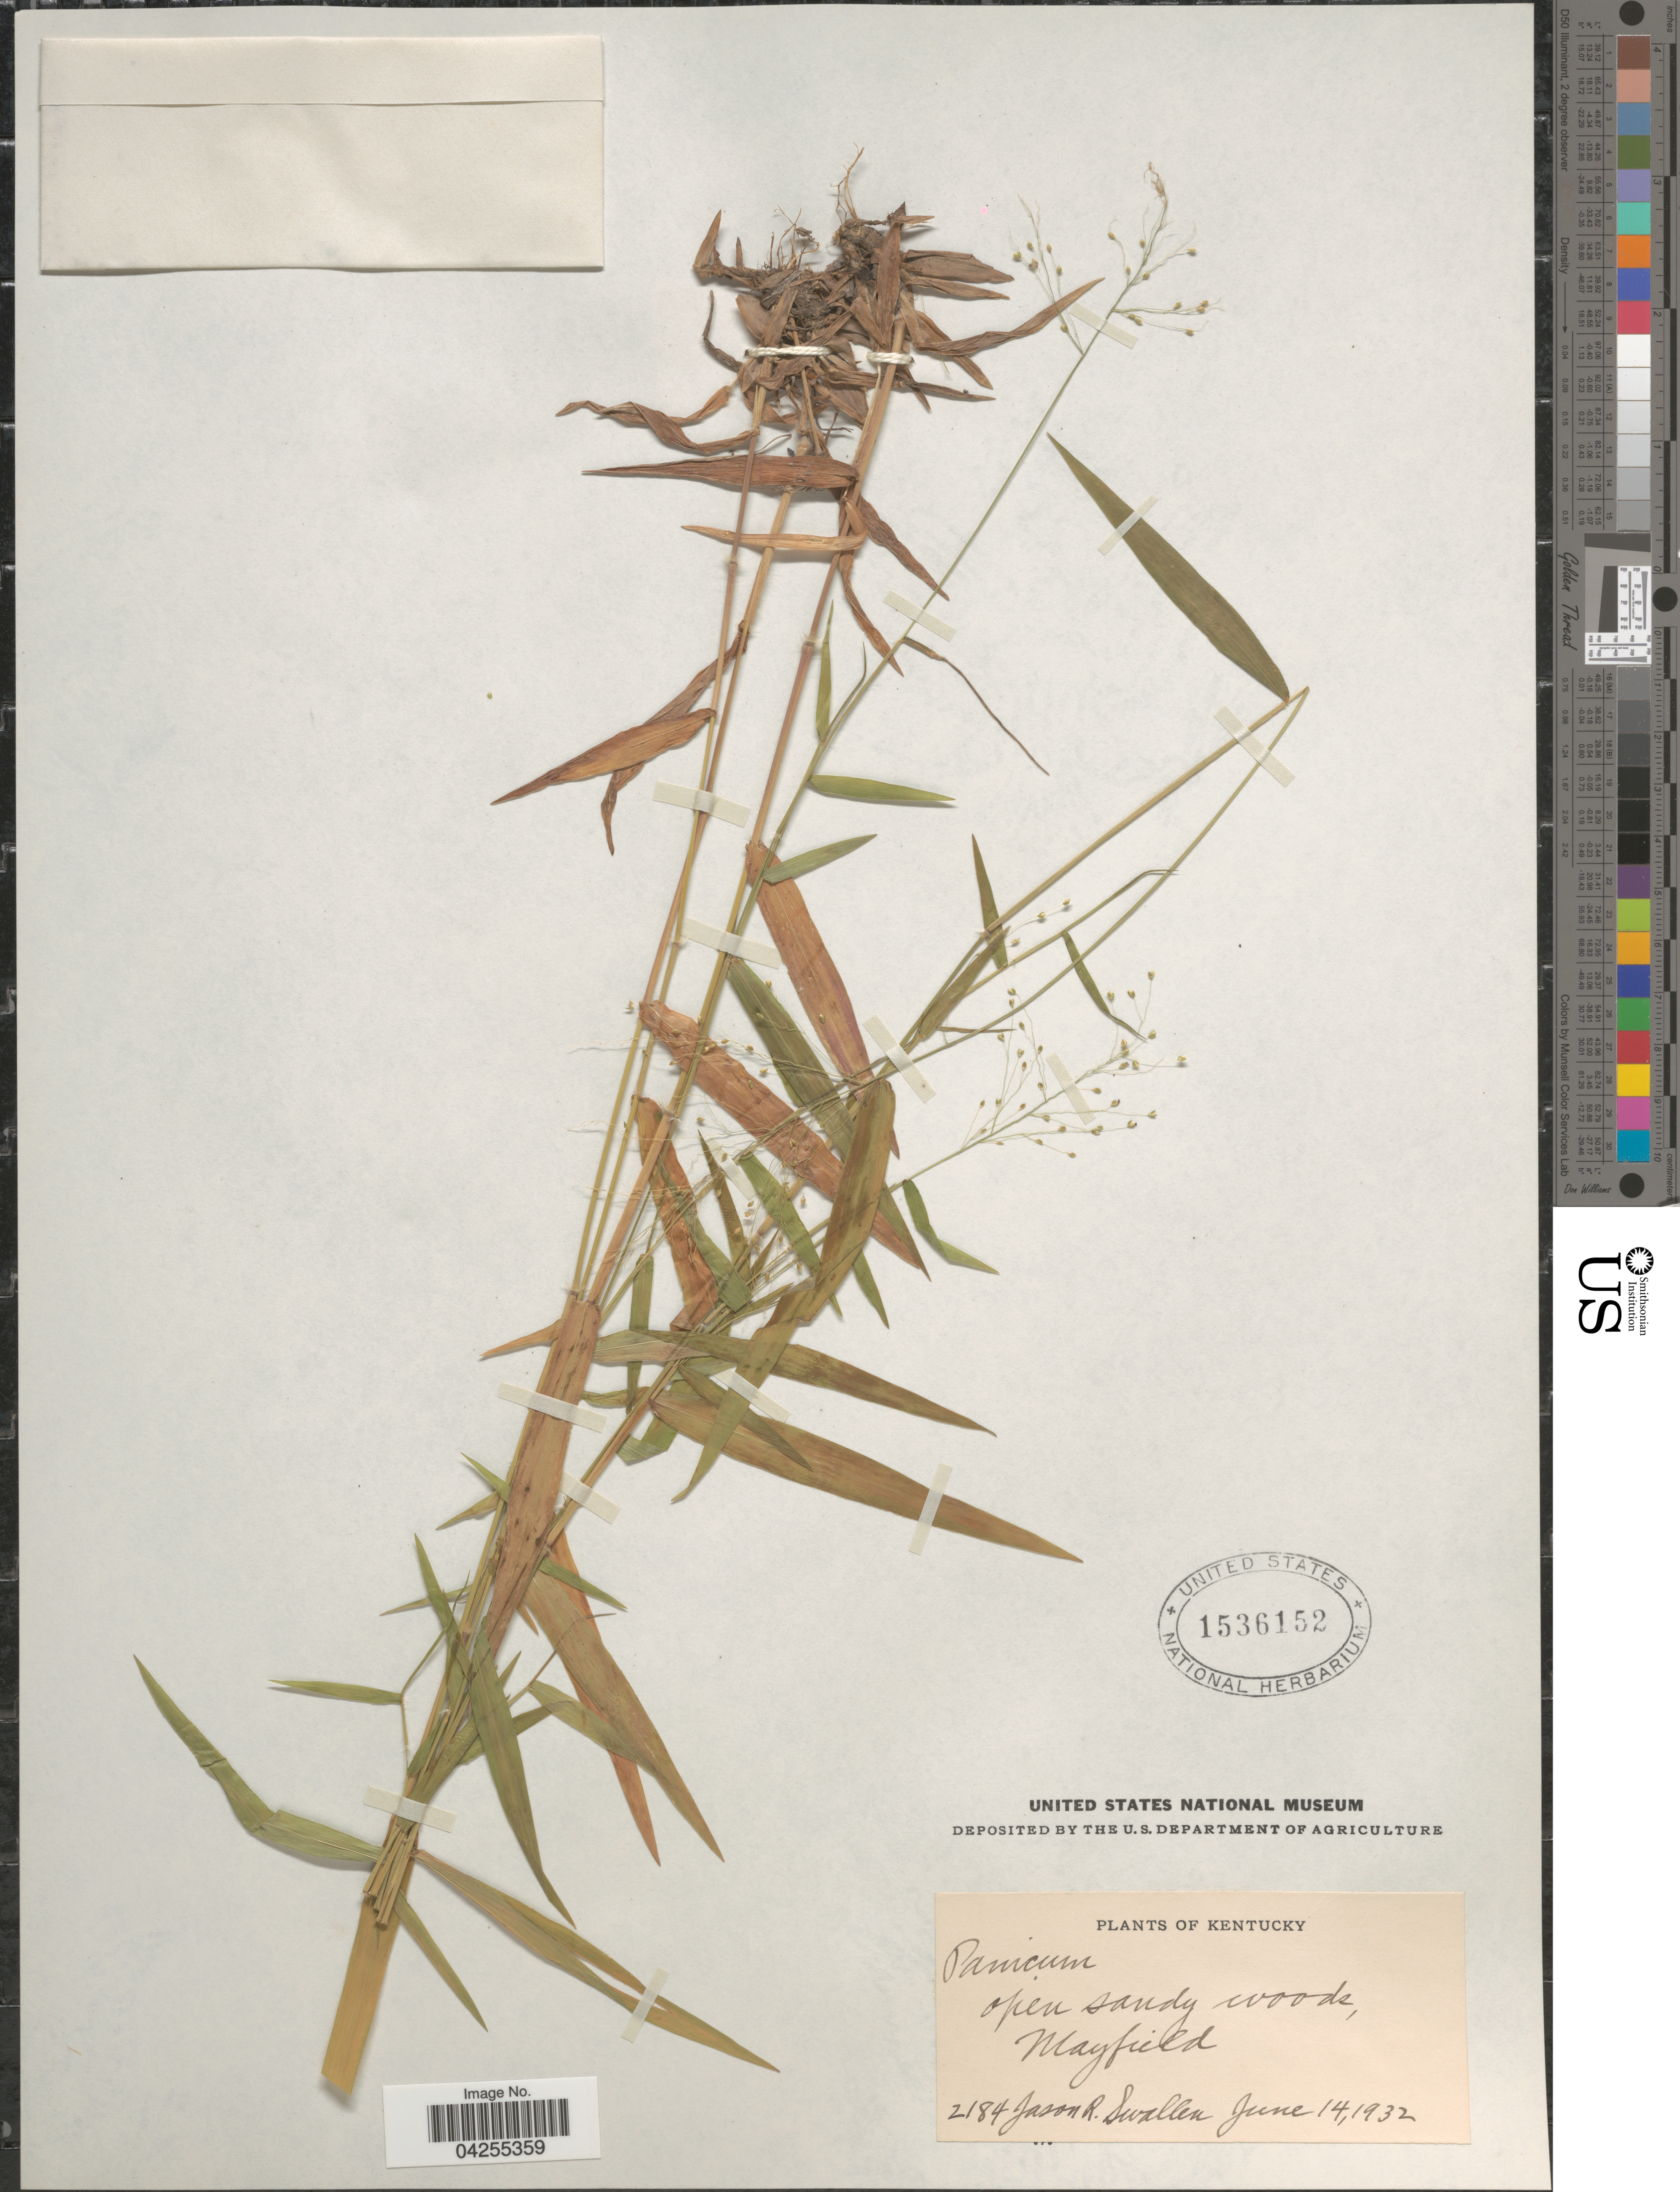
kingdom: Plantae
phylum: Tracheophyta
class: Liliopsida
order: Poales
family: Poaceae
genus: Dichanthelium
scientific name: Dichanthelium dichotomum var. dichotomum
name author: (L.) Gould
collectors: J. R. Swallen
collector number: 2184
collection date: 1932-06-14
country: United States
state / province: Kentucky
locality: Open sandy woods, Mayfield.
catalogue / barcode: US 1536152